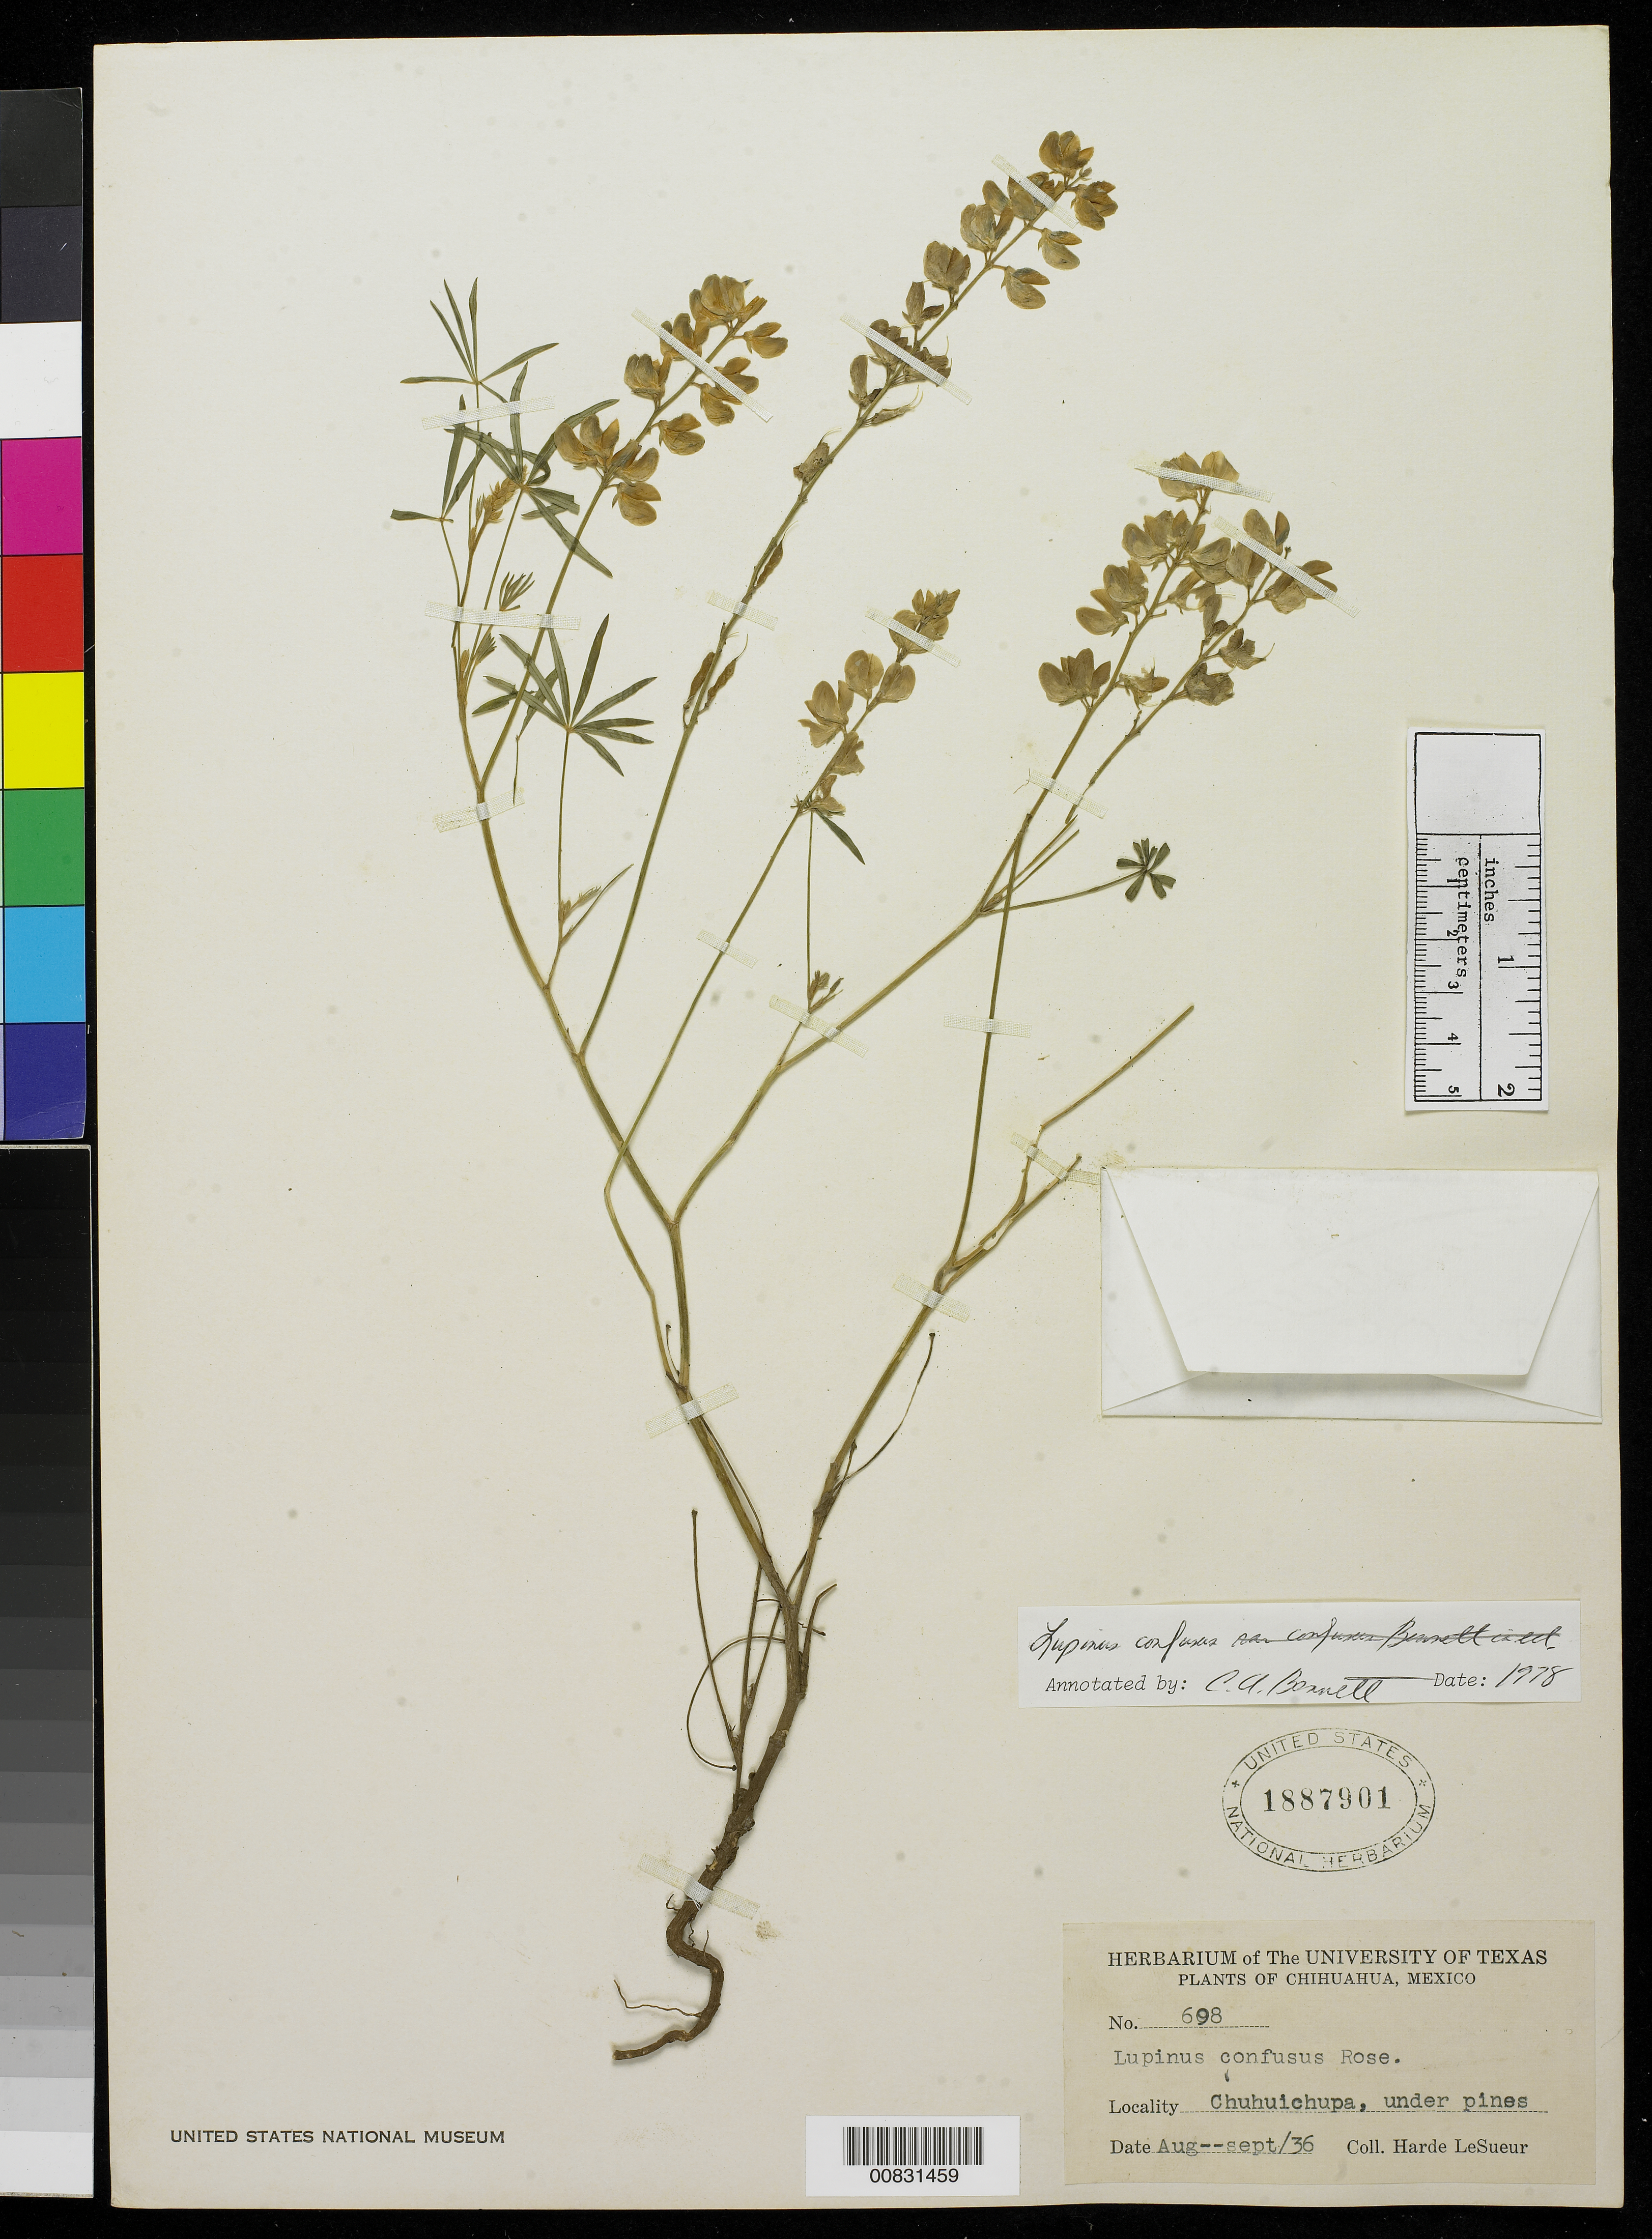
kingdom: Plantae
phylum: Tracheophyta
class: Magnoliopsida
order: Fabales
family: Fabaceae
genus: Lupinus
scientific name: Lupinus confusus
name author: Rose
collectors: D. H. LeSueur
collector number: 698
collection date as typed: Aug 1936 to -- Sep 1936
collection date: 1936-08/1936-09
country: Mexico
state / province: Chihuahua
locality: Chuichupa, Chihuahua.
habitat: Under pines.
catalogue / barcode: US 1887901